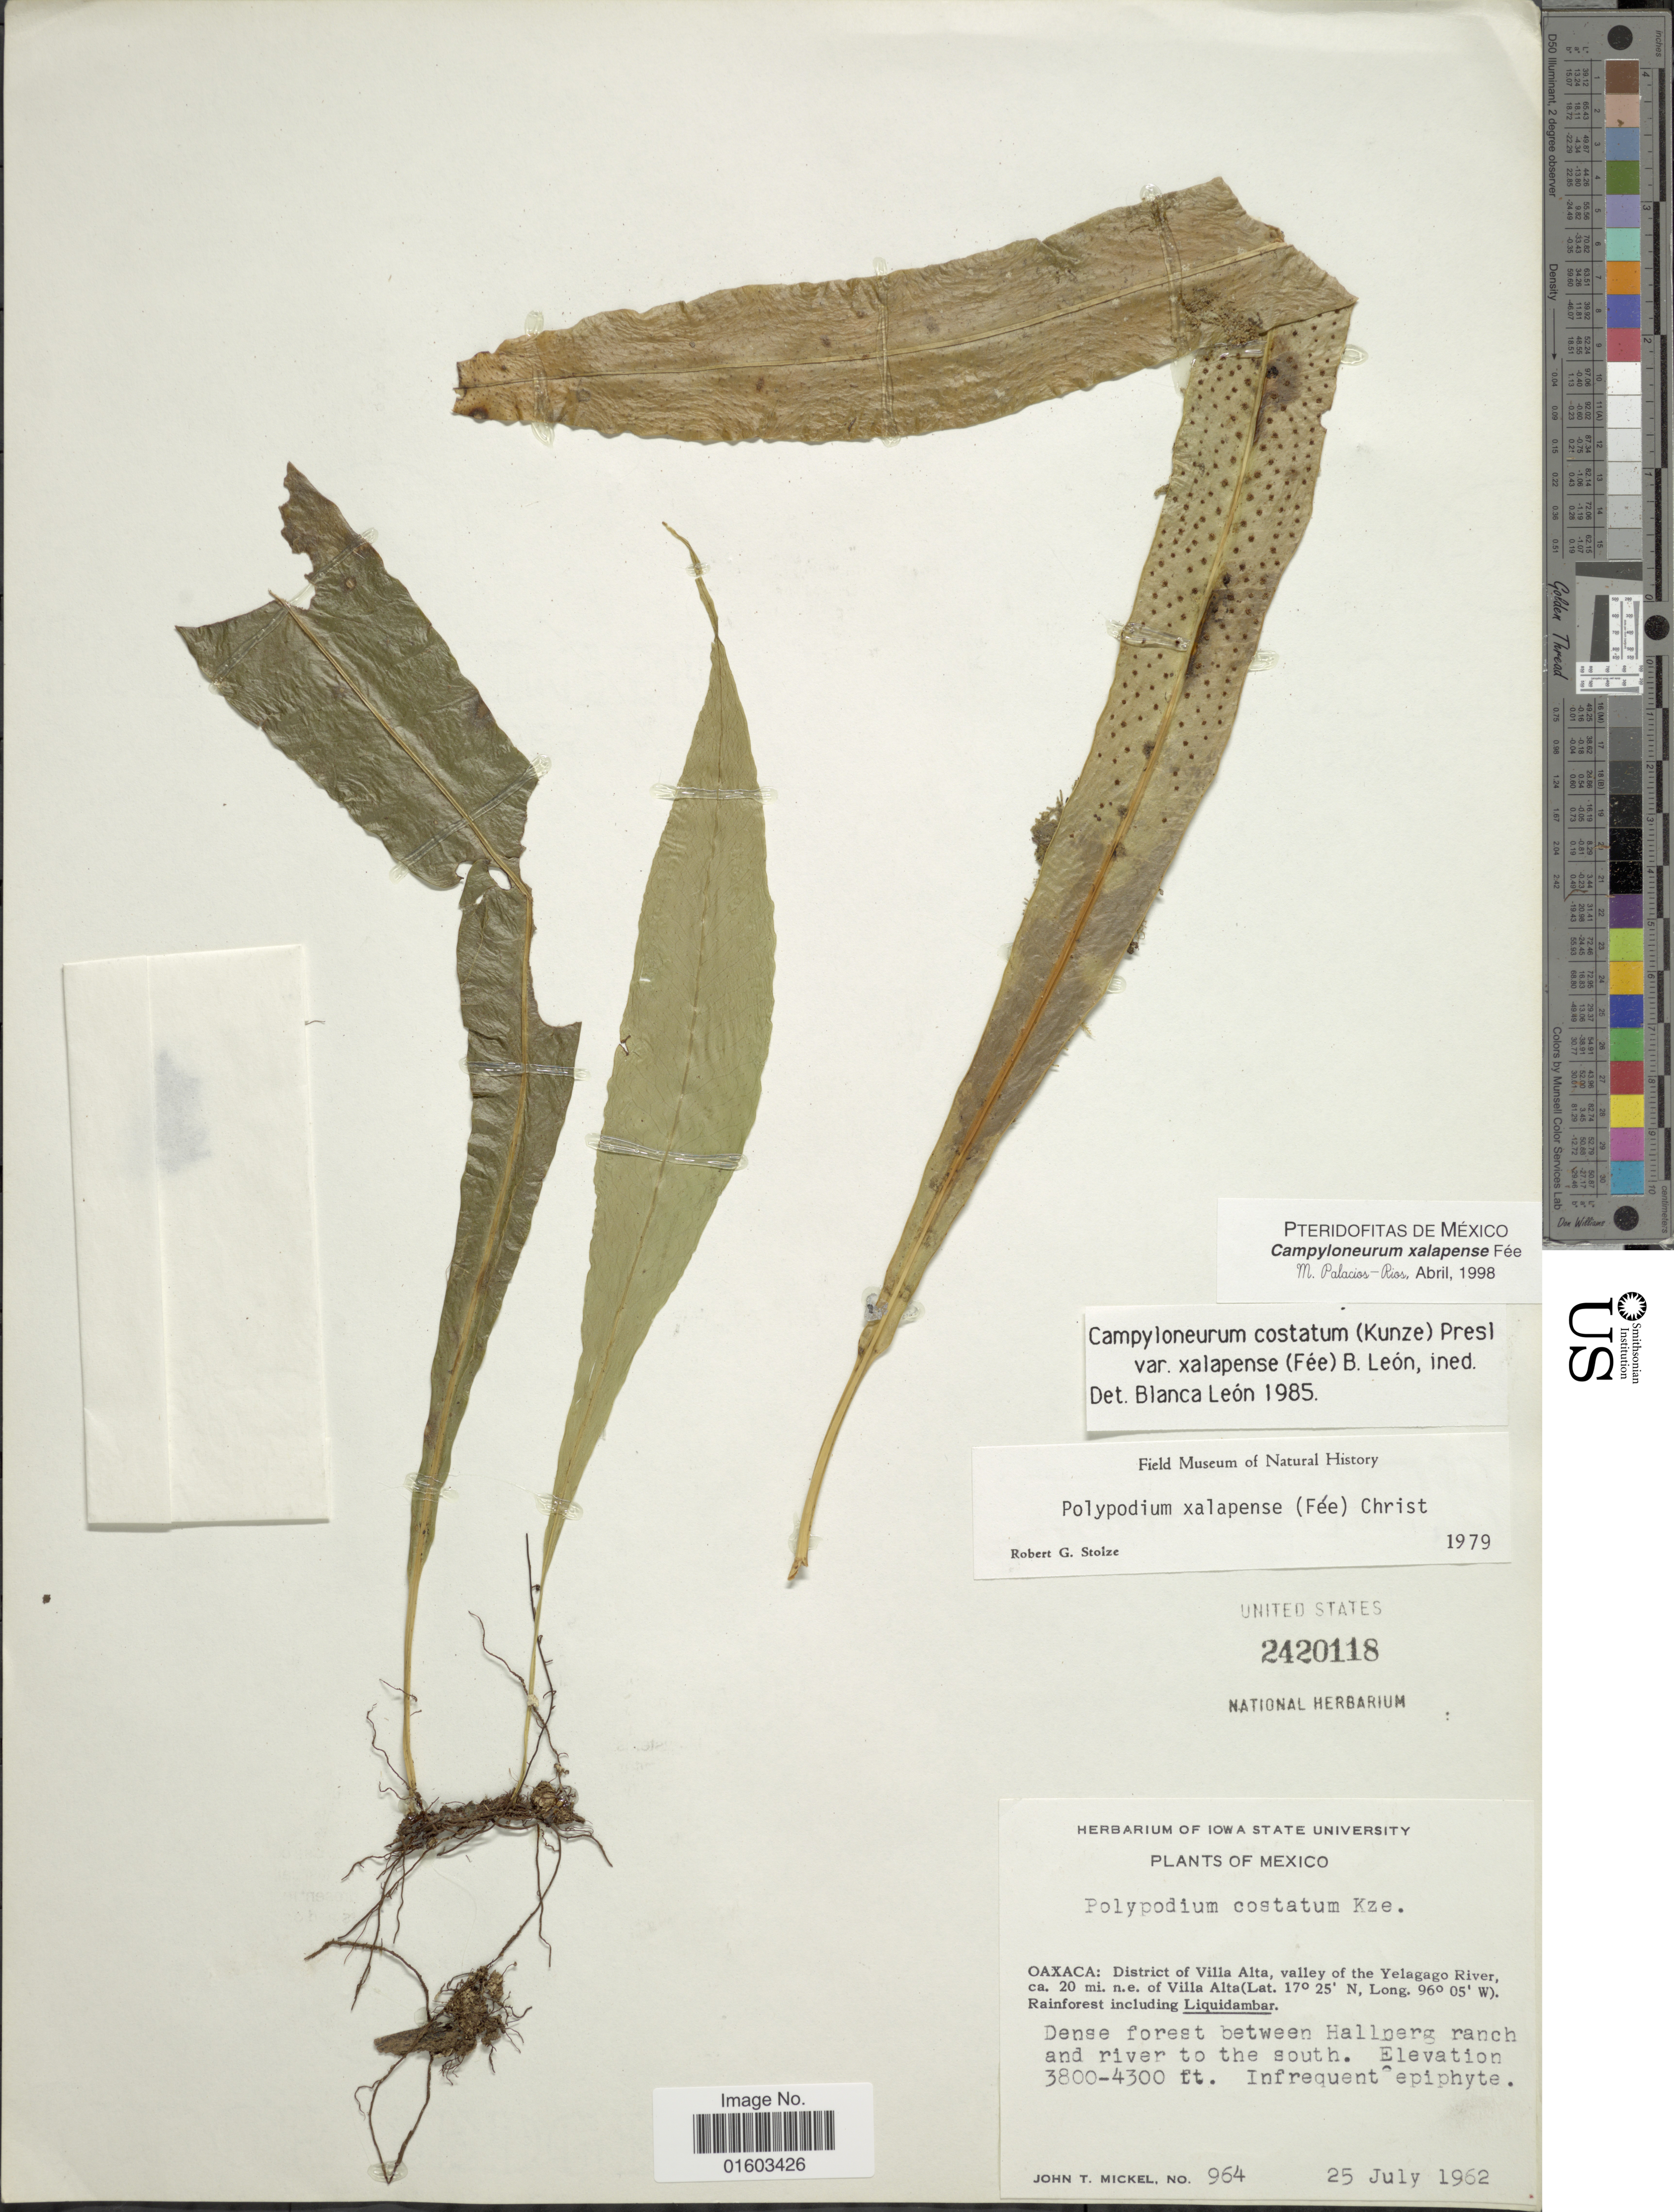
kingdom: Plantae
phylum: Tracheophyta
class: Polypodiopsida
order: Polypodiales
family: Polypodiaceae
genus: Campyloneurum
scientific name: Campyloneurum xalapense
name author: Fée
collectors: J. T. Mickel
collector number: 964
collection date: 1962-07-25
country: Mexico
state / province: Oaxaca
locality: District of Villa Alta, Valley of the Yelagago River, 20 mi. n.e. of Villa Alta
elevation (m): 1158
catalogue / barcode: US 2420118